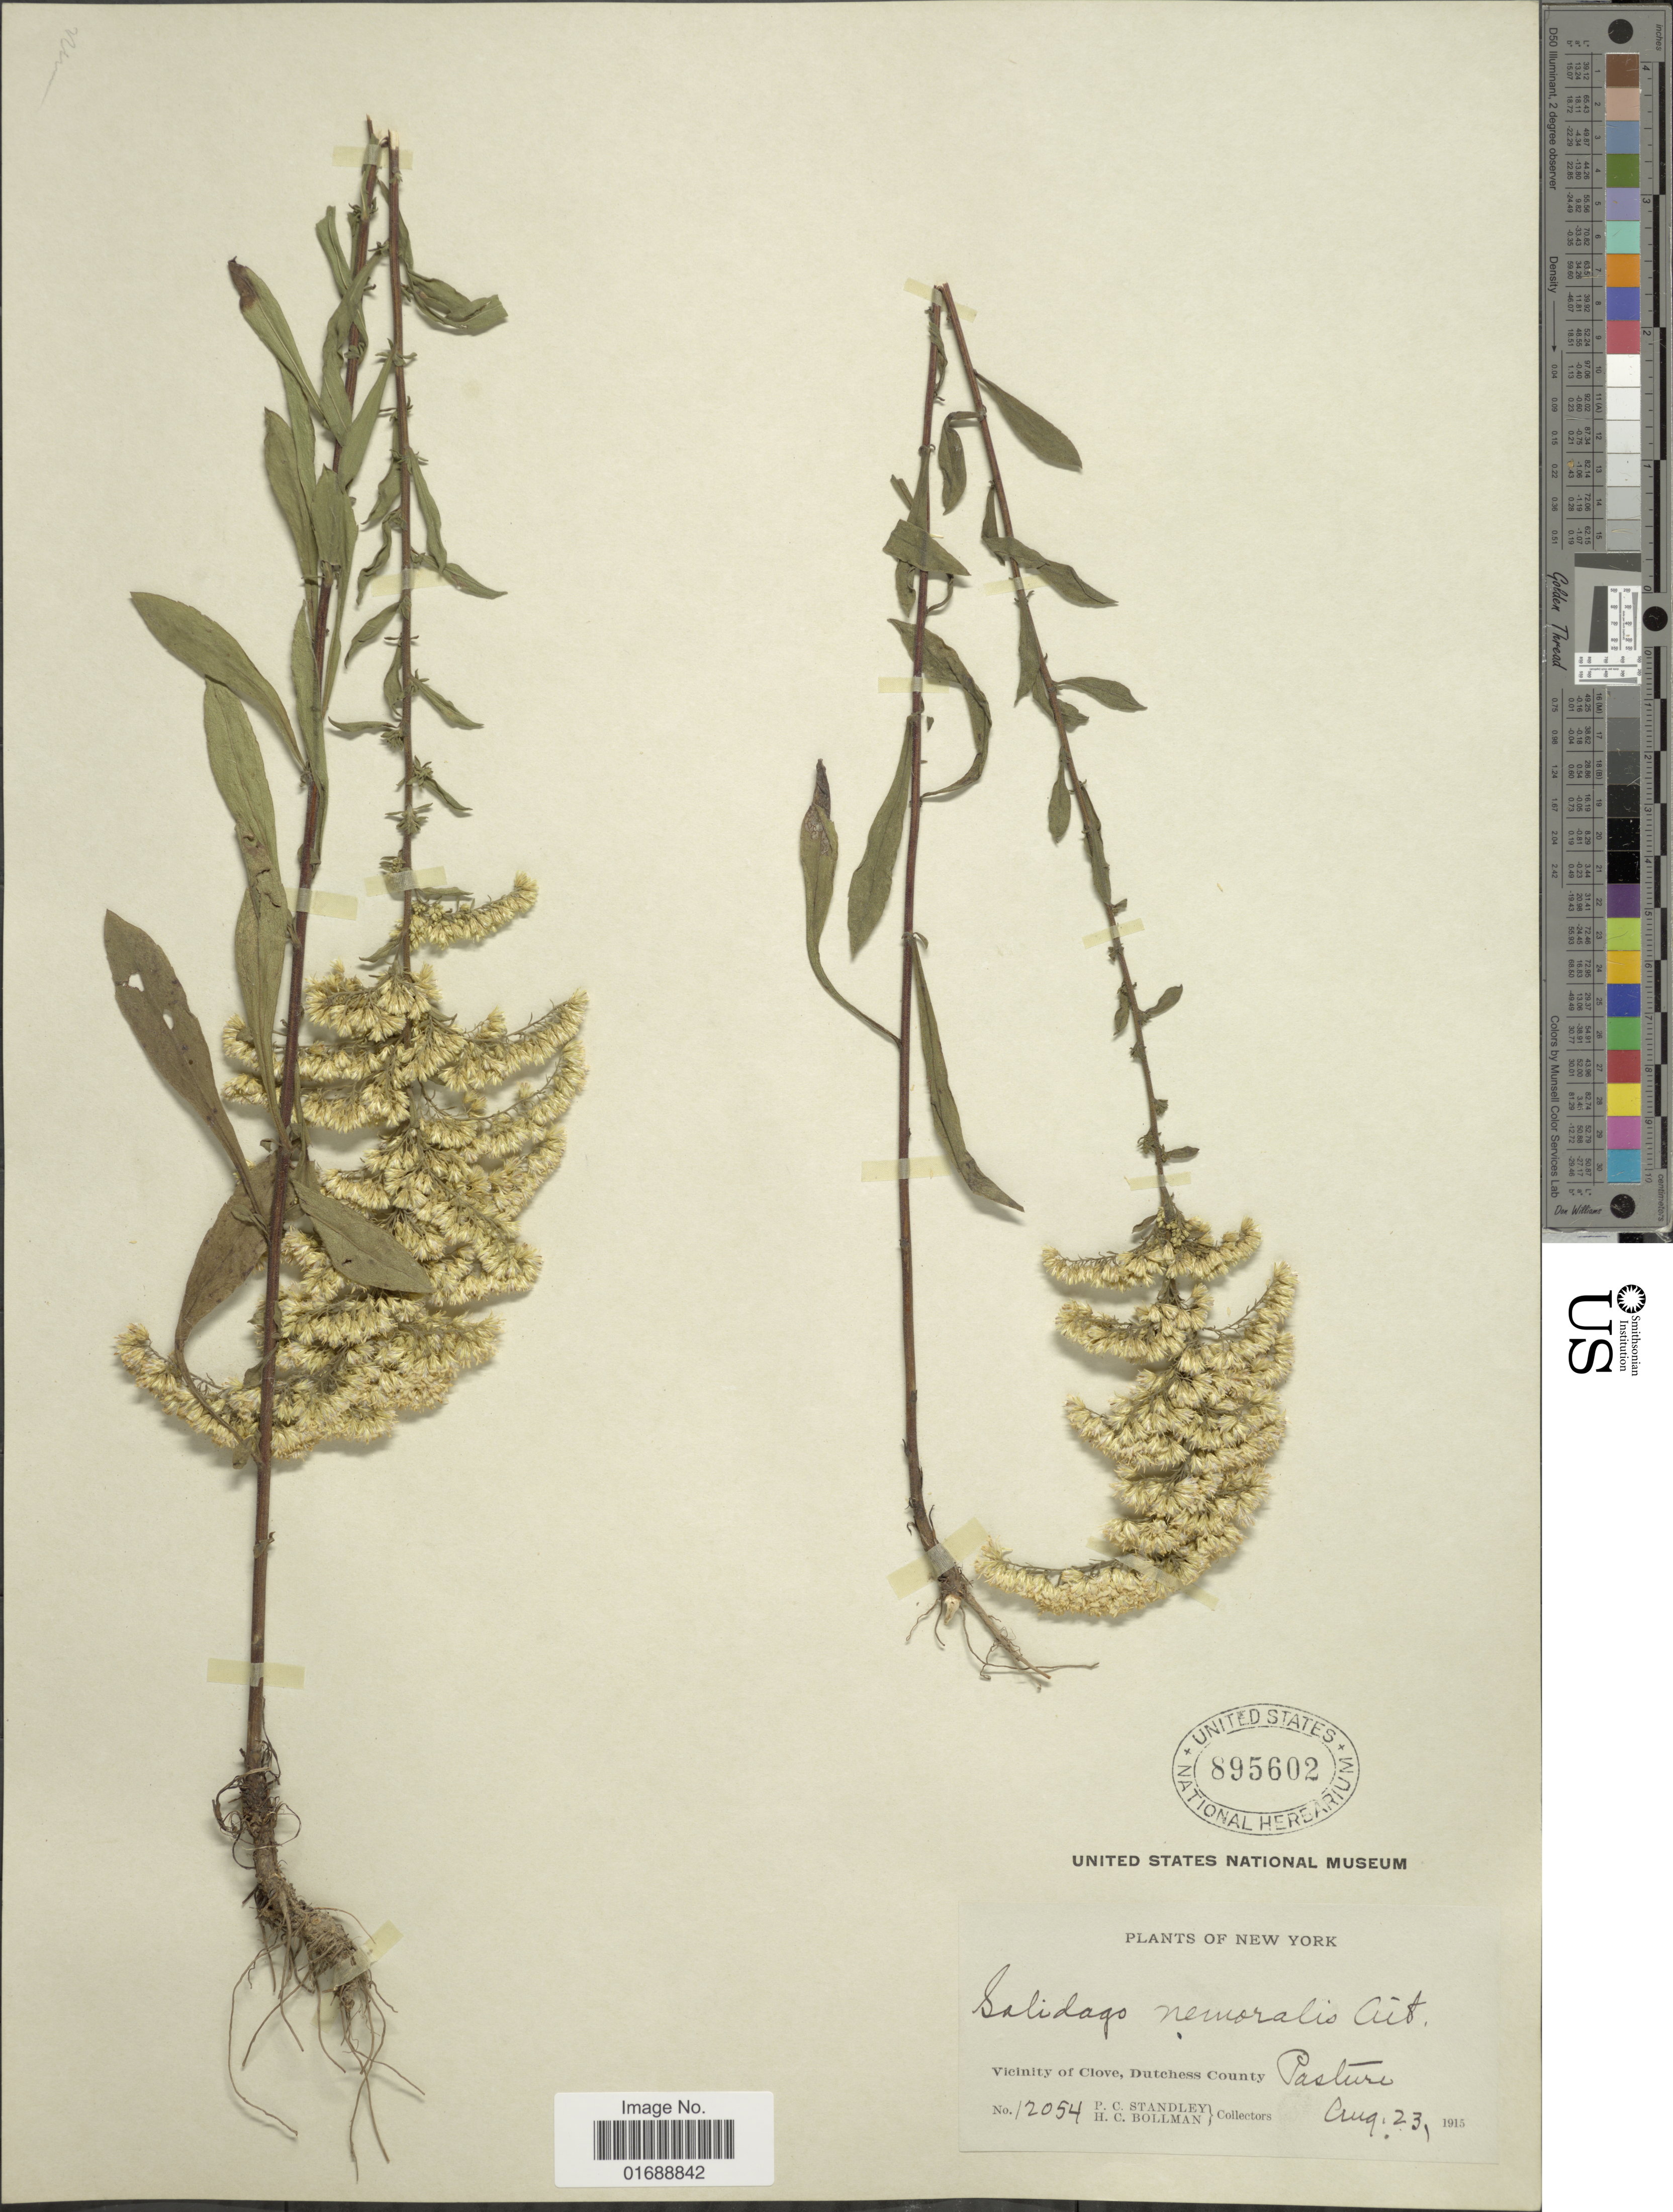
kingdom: Plantae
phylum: Tracheophyta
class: Magnoliopsida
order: Asterales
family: Asteraceae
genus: Solidago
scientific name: Solidago nemoralis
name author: Aiton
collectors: P. C. Standley & H. C. Bollman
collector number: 12054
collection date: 1915-08-23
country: United States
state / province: New York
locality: Vicinity of Clove, Dutchess County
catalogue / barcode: US 895602